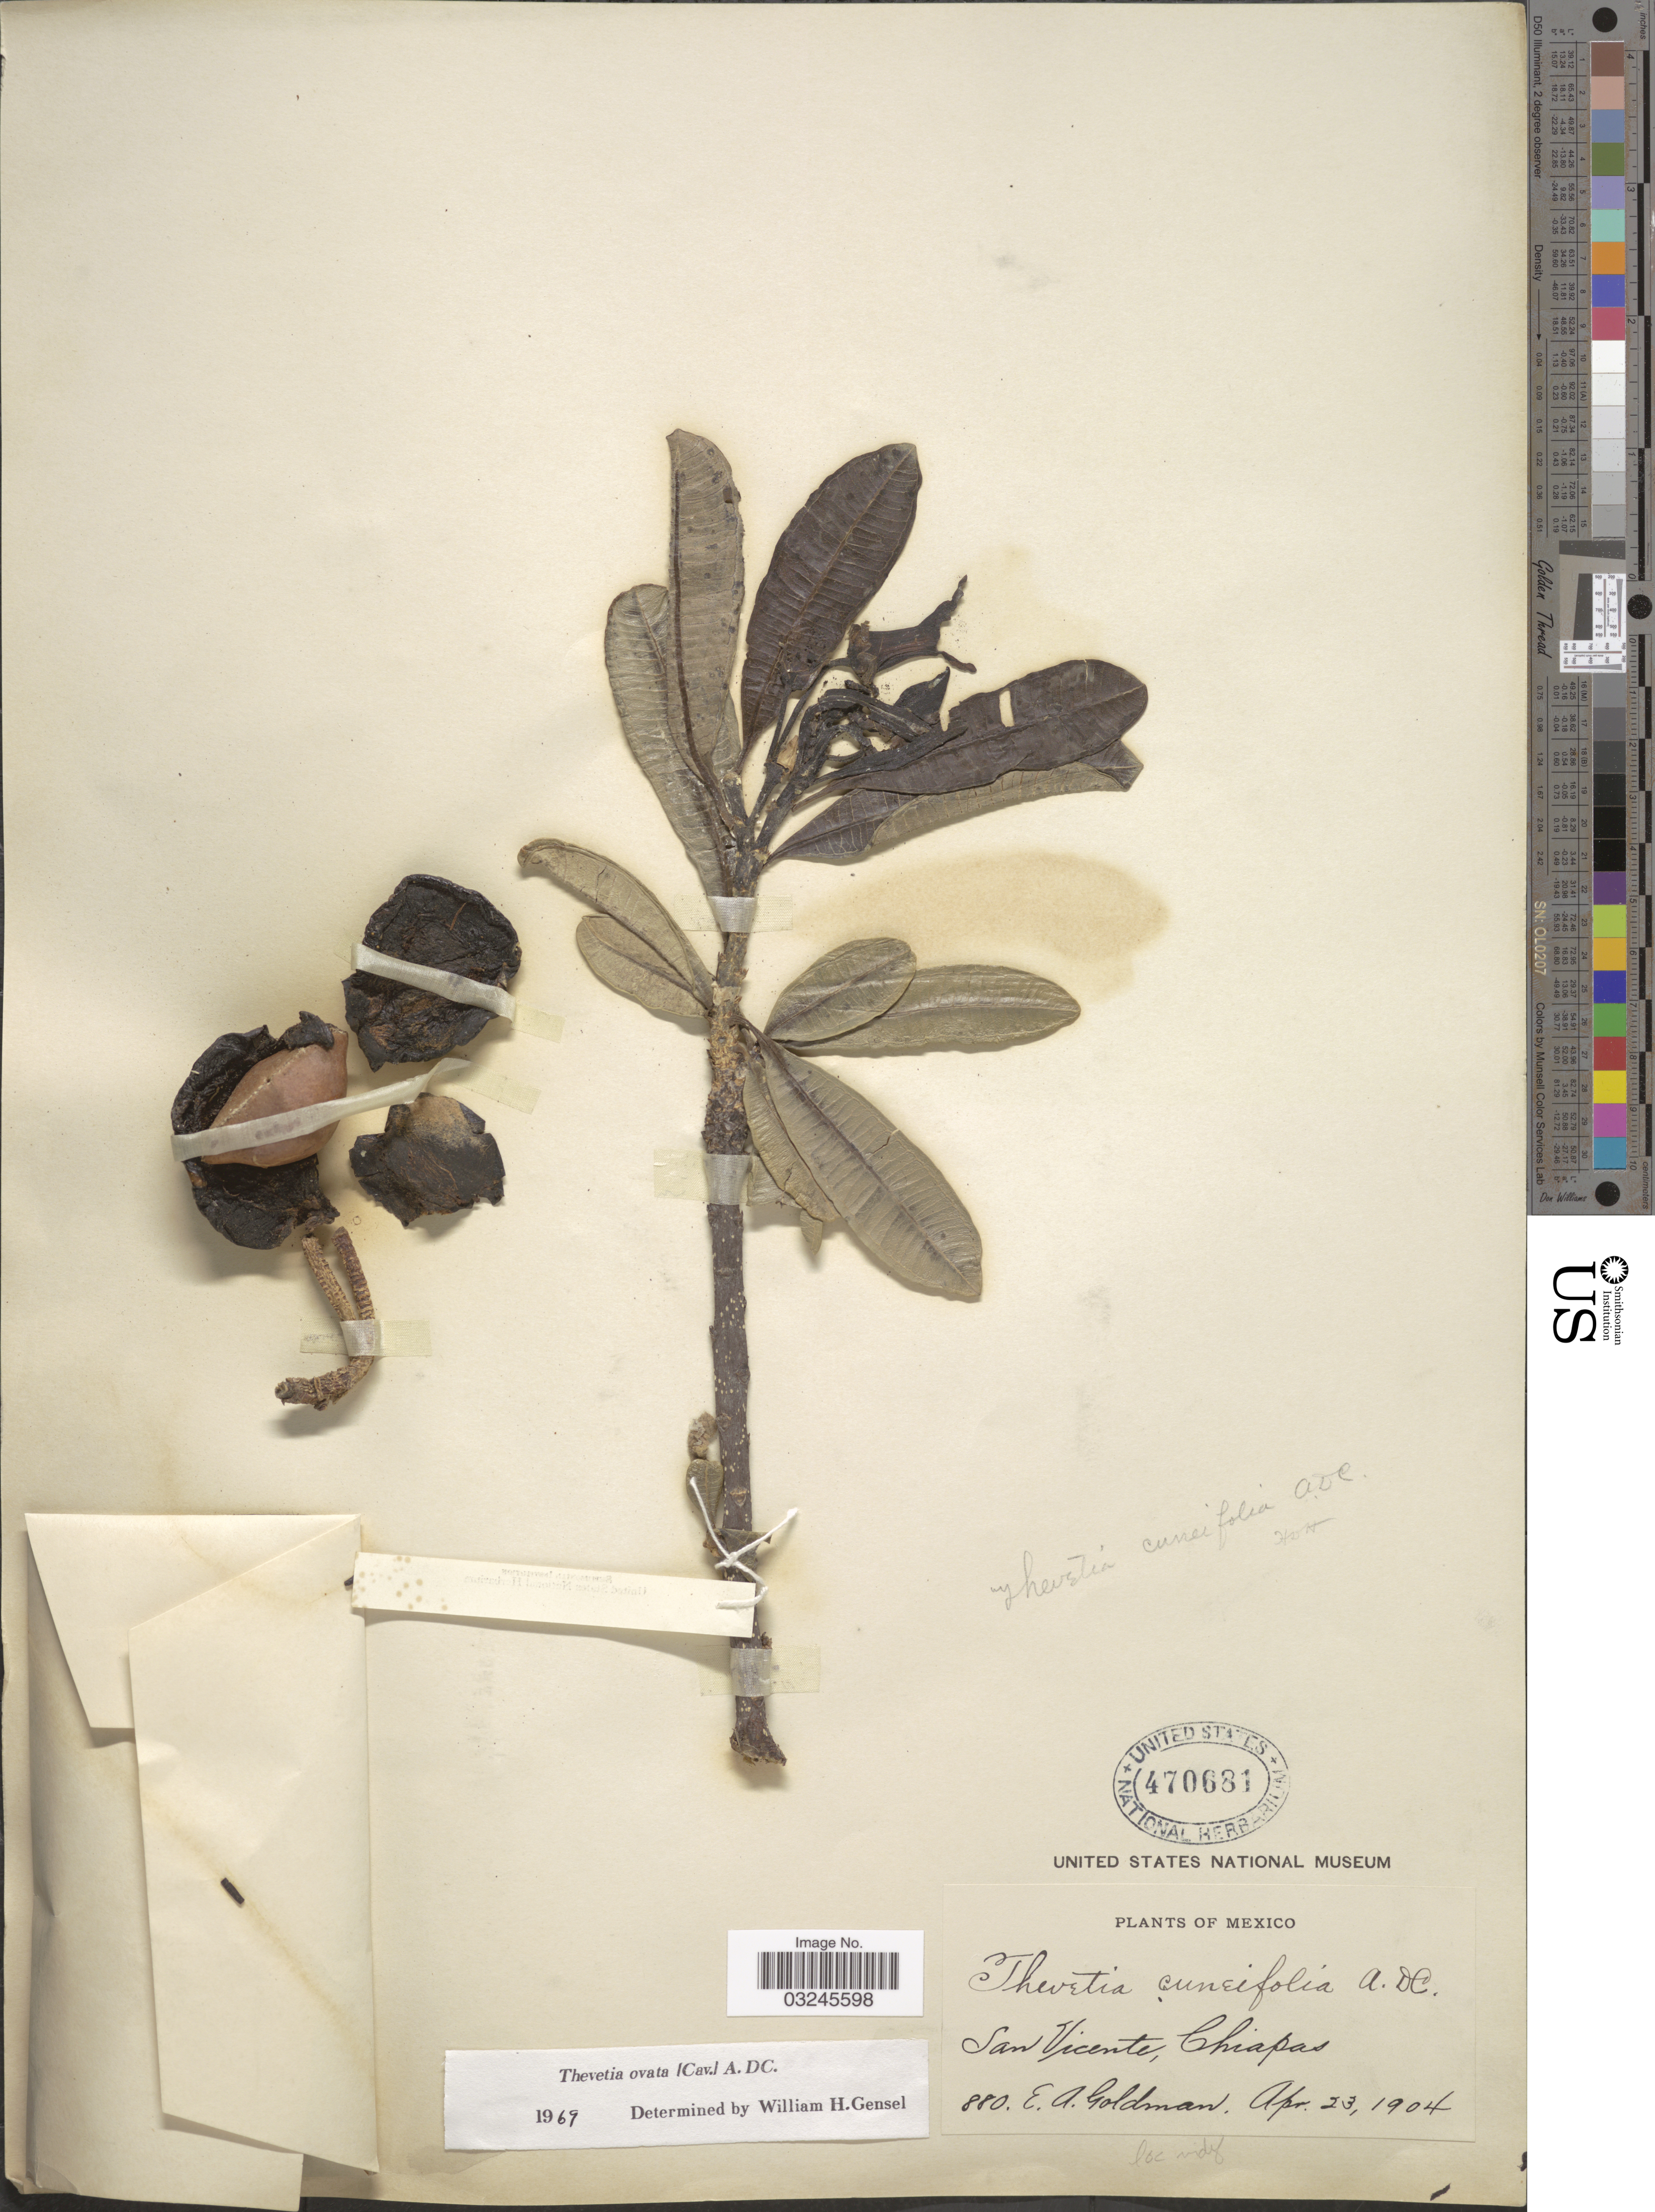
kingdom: Plantae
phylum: Tracheophyta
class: Magnoliopsida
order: Gentianales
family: Apocynaceae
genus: Thevetia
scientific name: Thevetia ovata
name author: (Cav.) A. DC.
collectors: E. A. Goldman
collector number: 880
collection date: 1904-04-23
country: Mexico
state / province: Chiapas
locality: San Vicente.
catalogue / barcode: US 470681